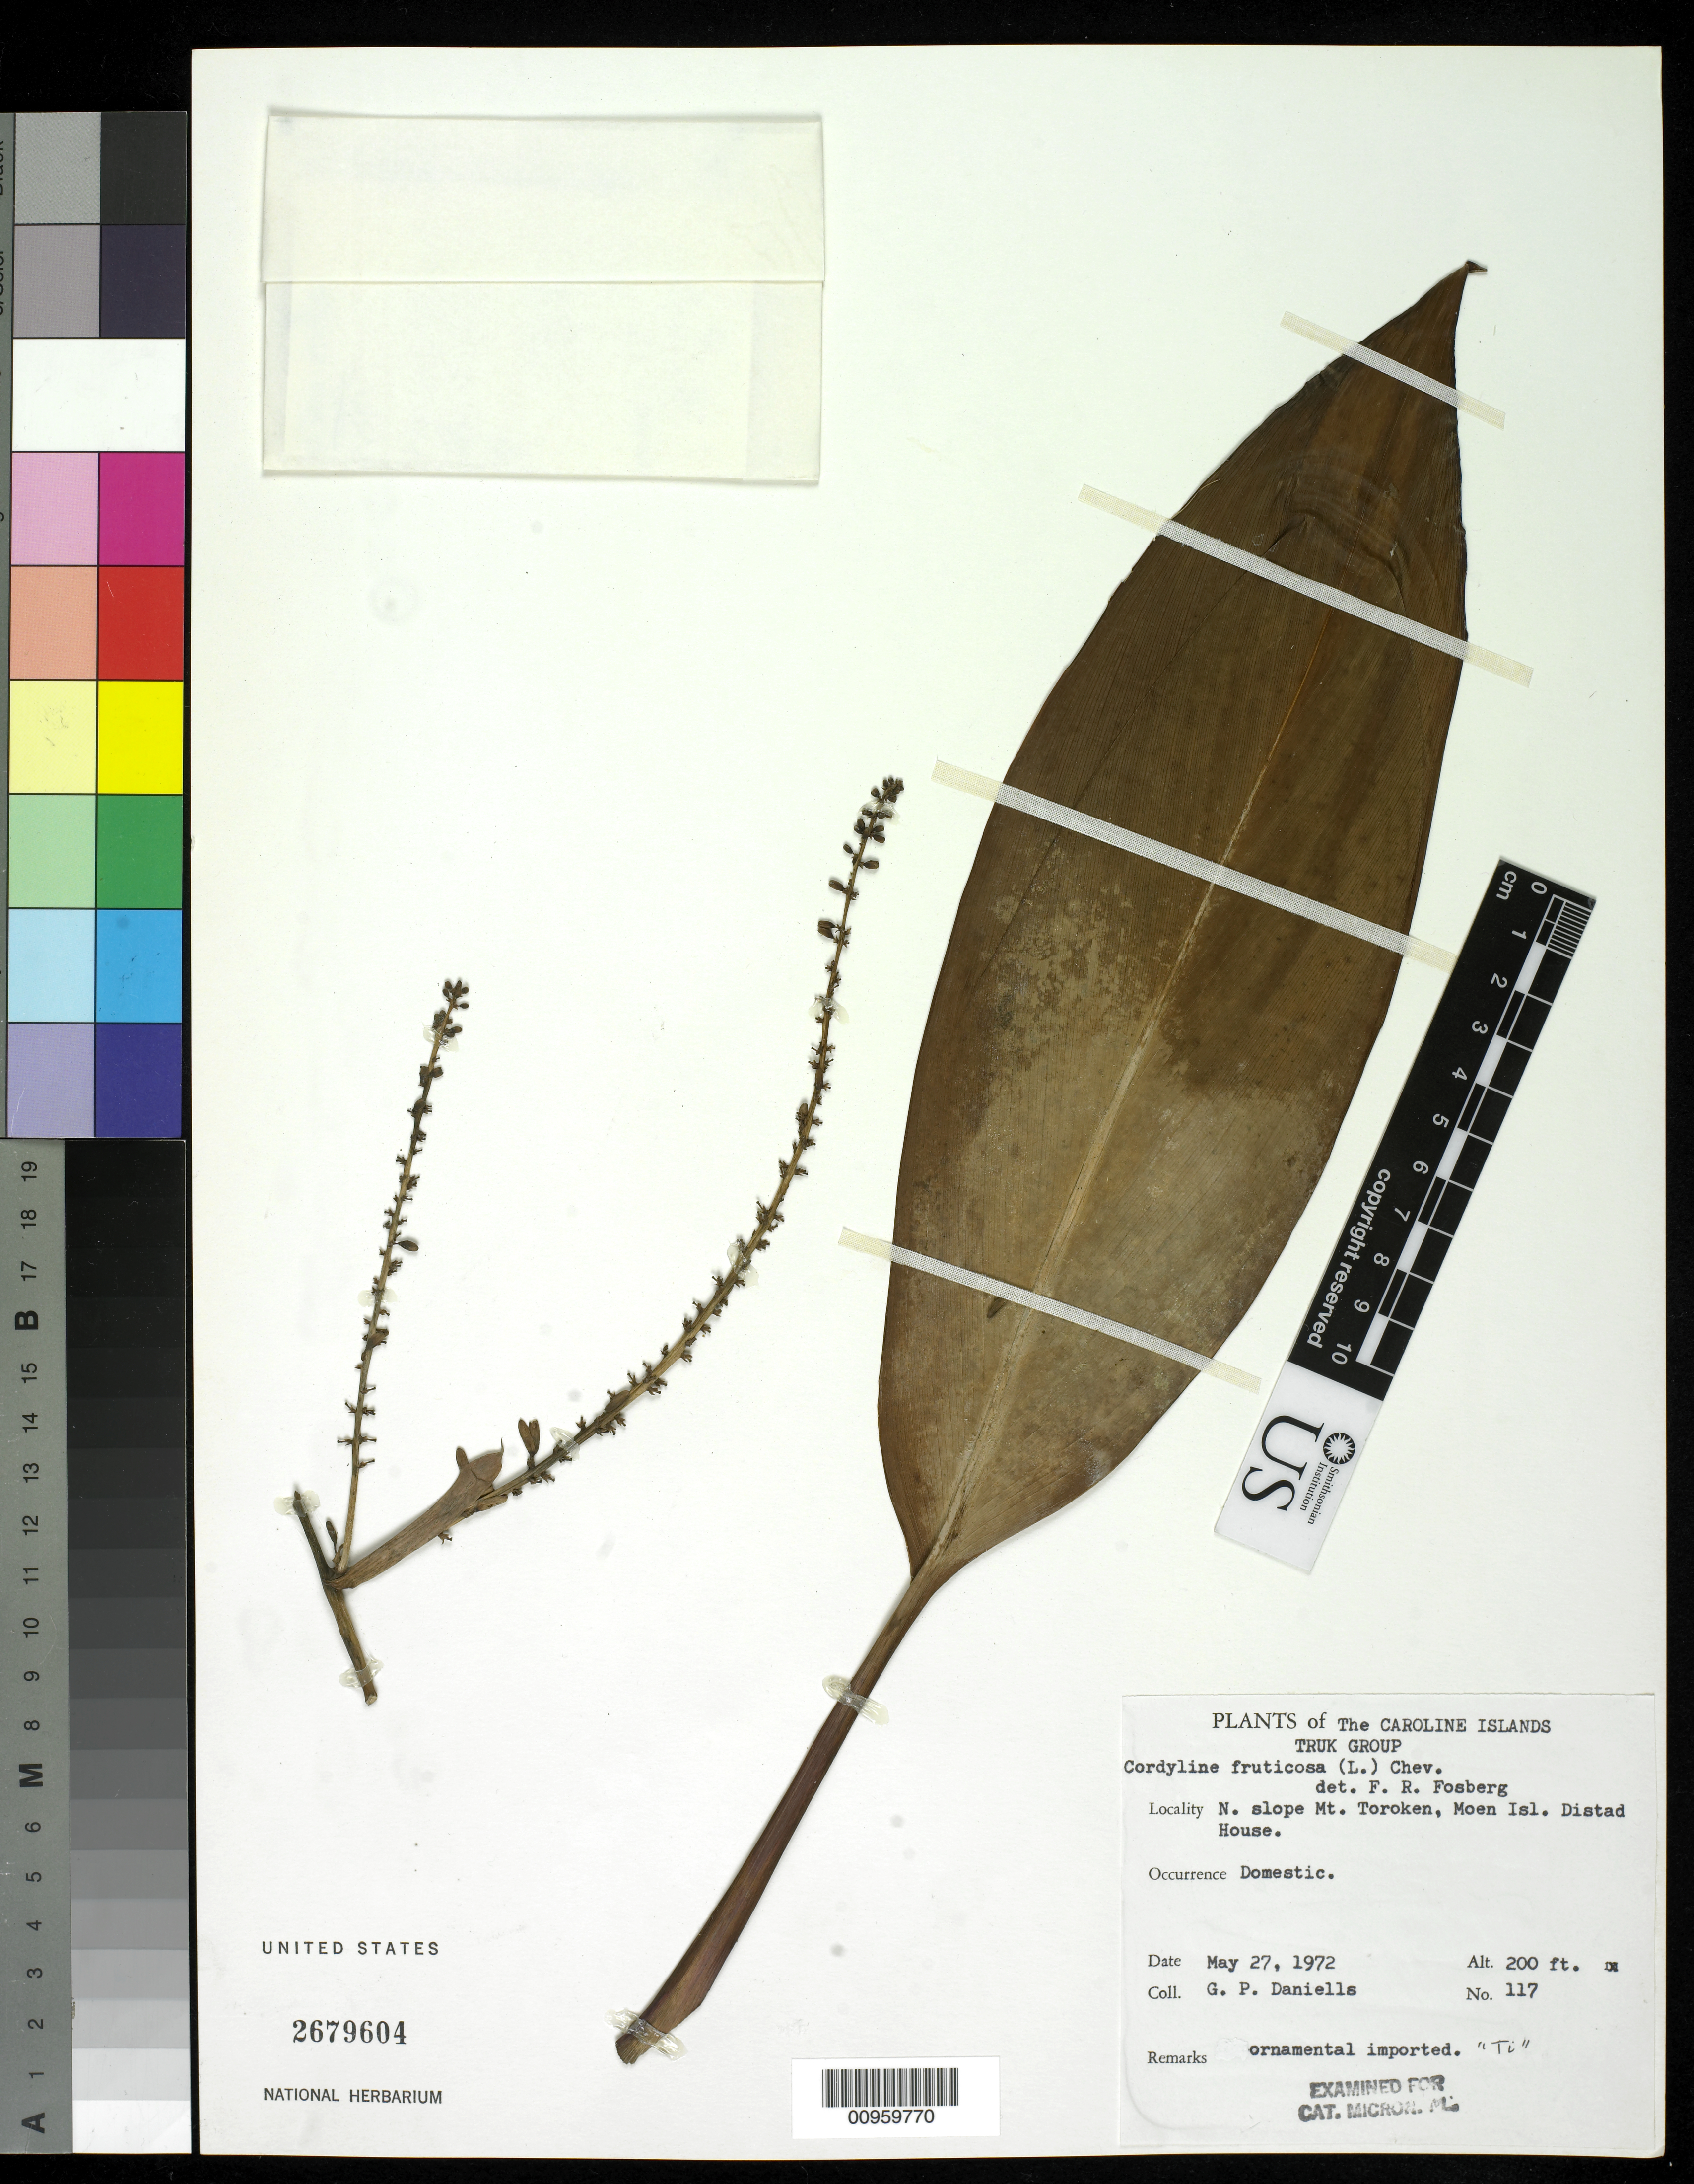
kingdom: Plantae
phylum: Tracheophyta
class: Liliopsida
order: Asparagales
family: Asparagaceae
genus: Cordyline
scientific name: Cordyline fruticosa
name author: (L.) A. Chev.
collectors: G. Daniells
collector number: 117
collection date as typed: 27 May 1972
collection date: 1972-05-27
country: Micronesia, Federated States of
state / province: Truk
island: Moen [Wono]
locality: N. slope Mt. Toroken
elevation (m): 61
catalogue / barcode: US 2679604